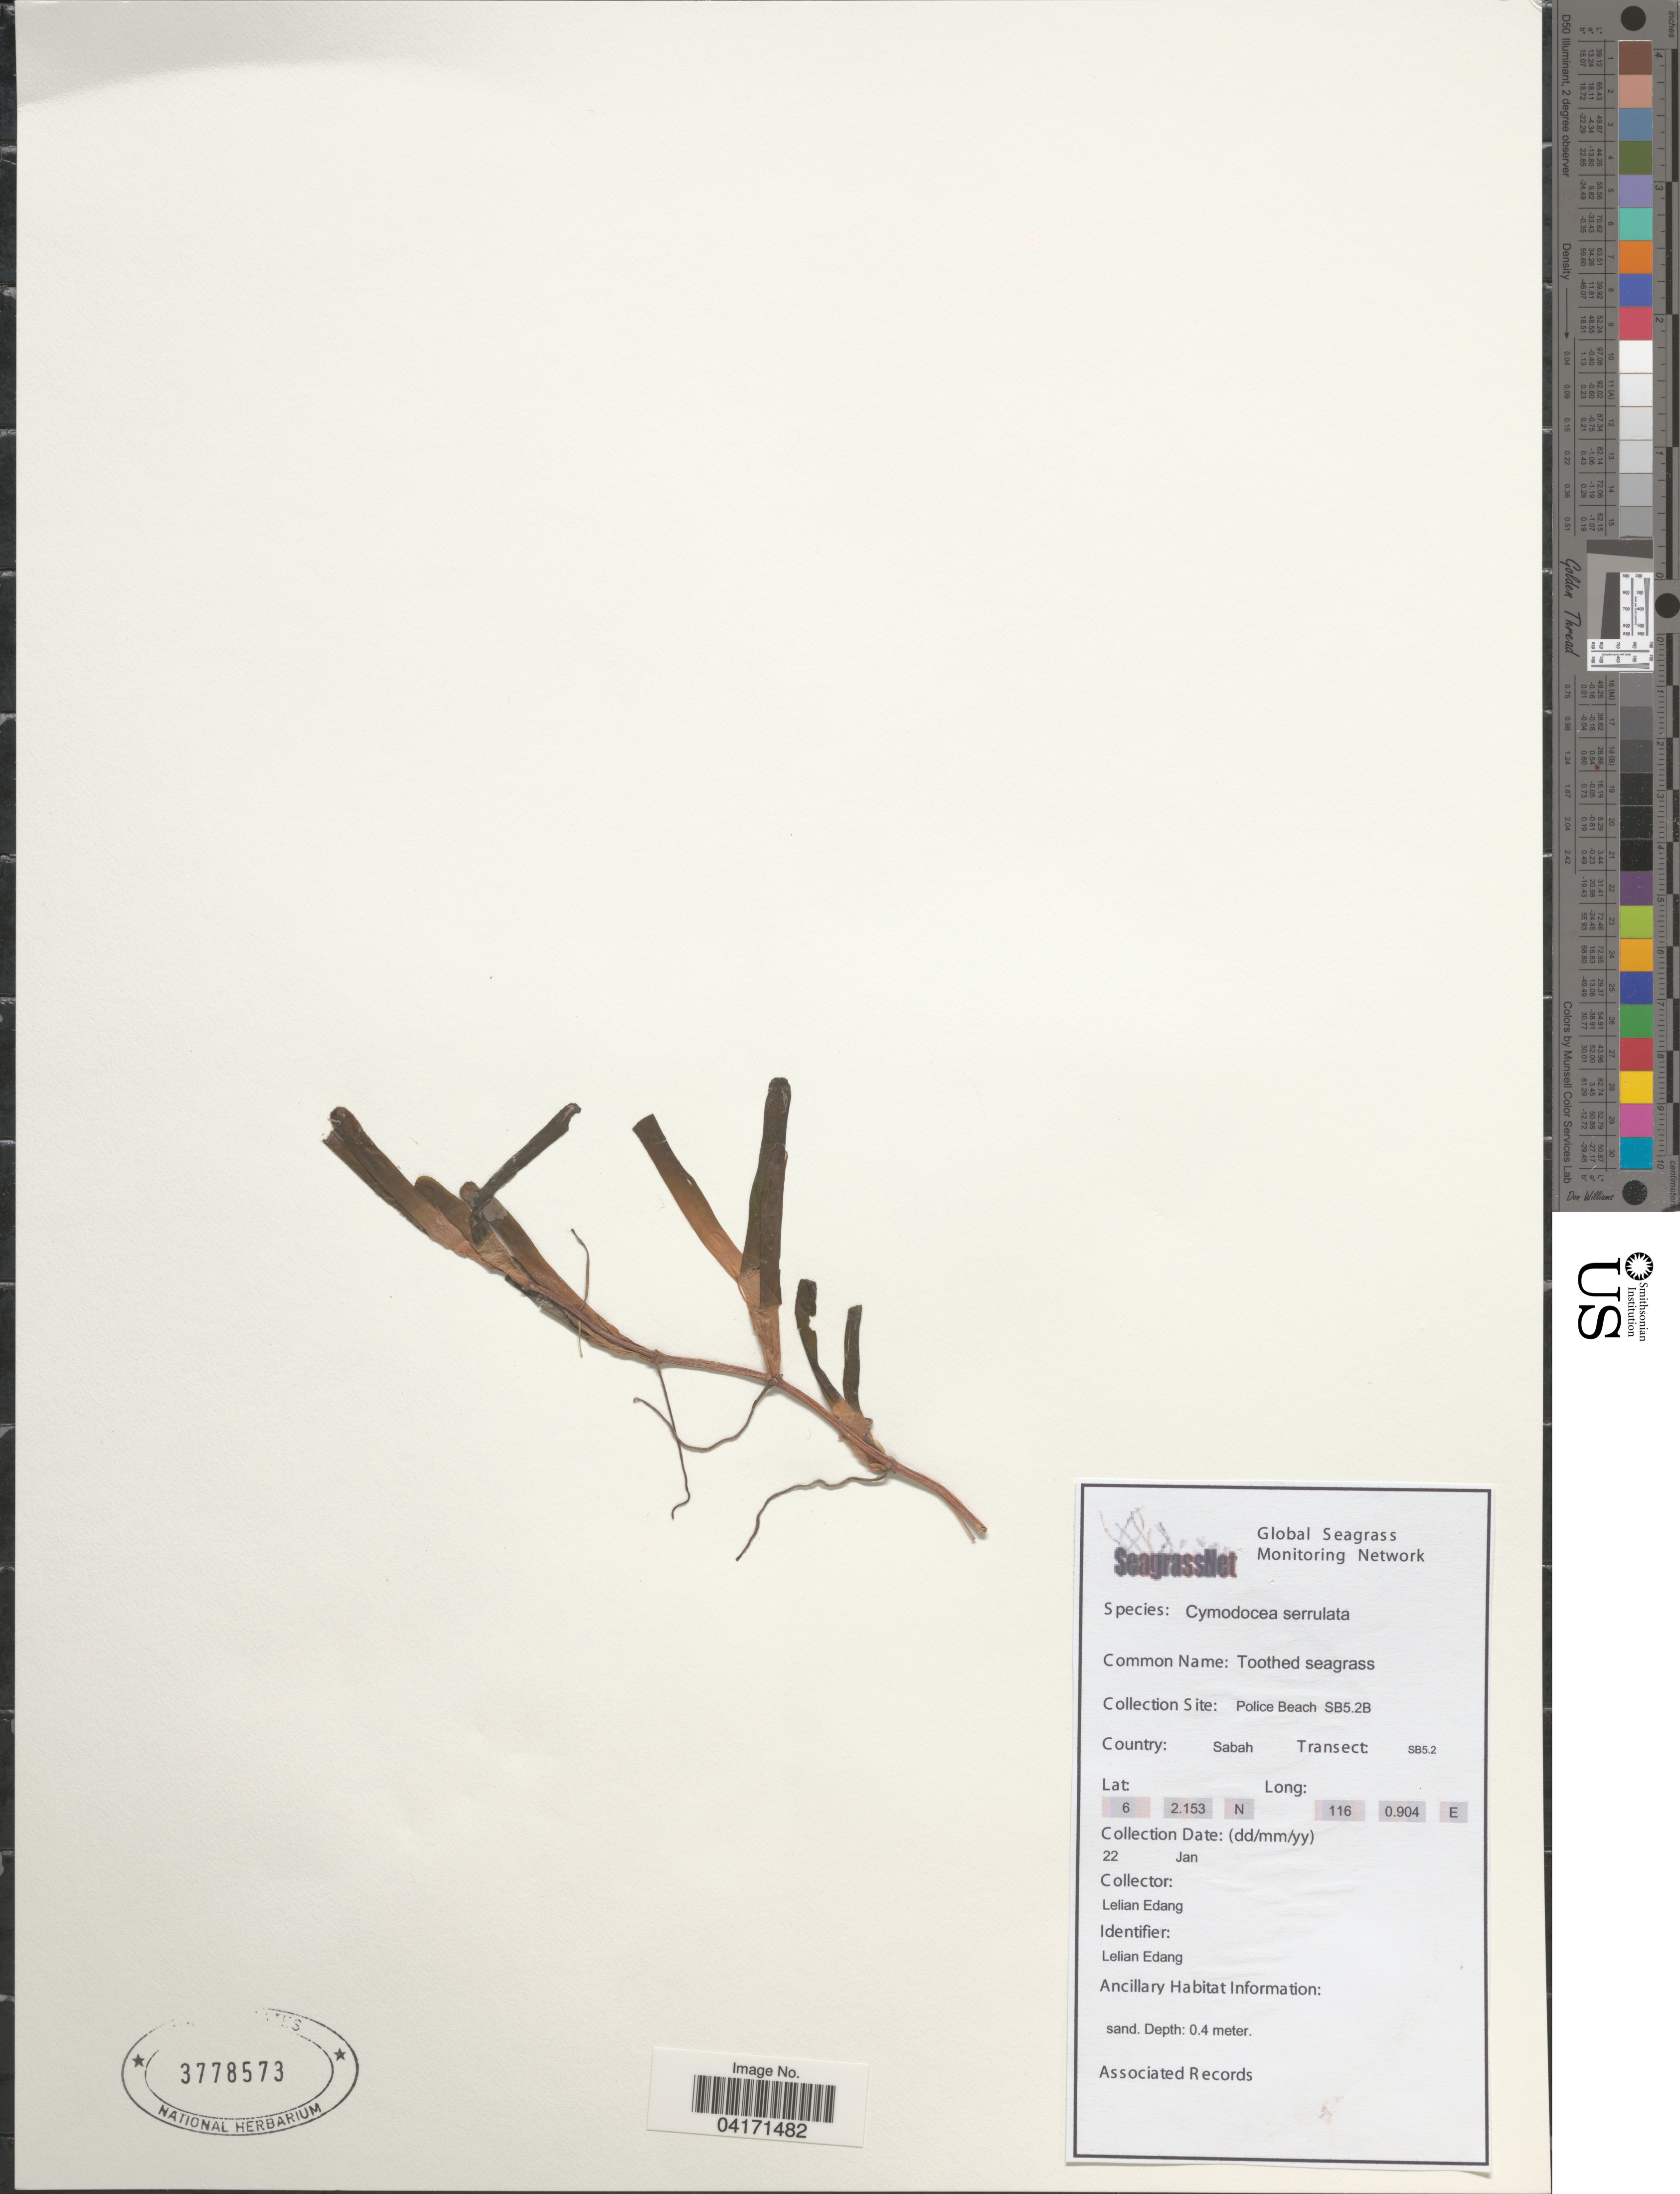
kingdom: Plantae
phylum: Tracheophyta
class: Liliopsida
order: Alismatales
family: Cymodoceaceae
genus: Cymodocea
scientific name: Cymodocea serrulata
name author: (R. Br.) Magnus & Ashers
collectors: L. Edang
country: Malaysia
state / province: Sabah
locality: Police Beach SB5.2B. SB5.2.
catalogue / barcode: US 3778573